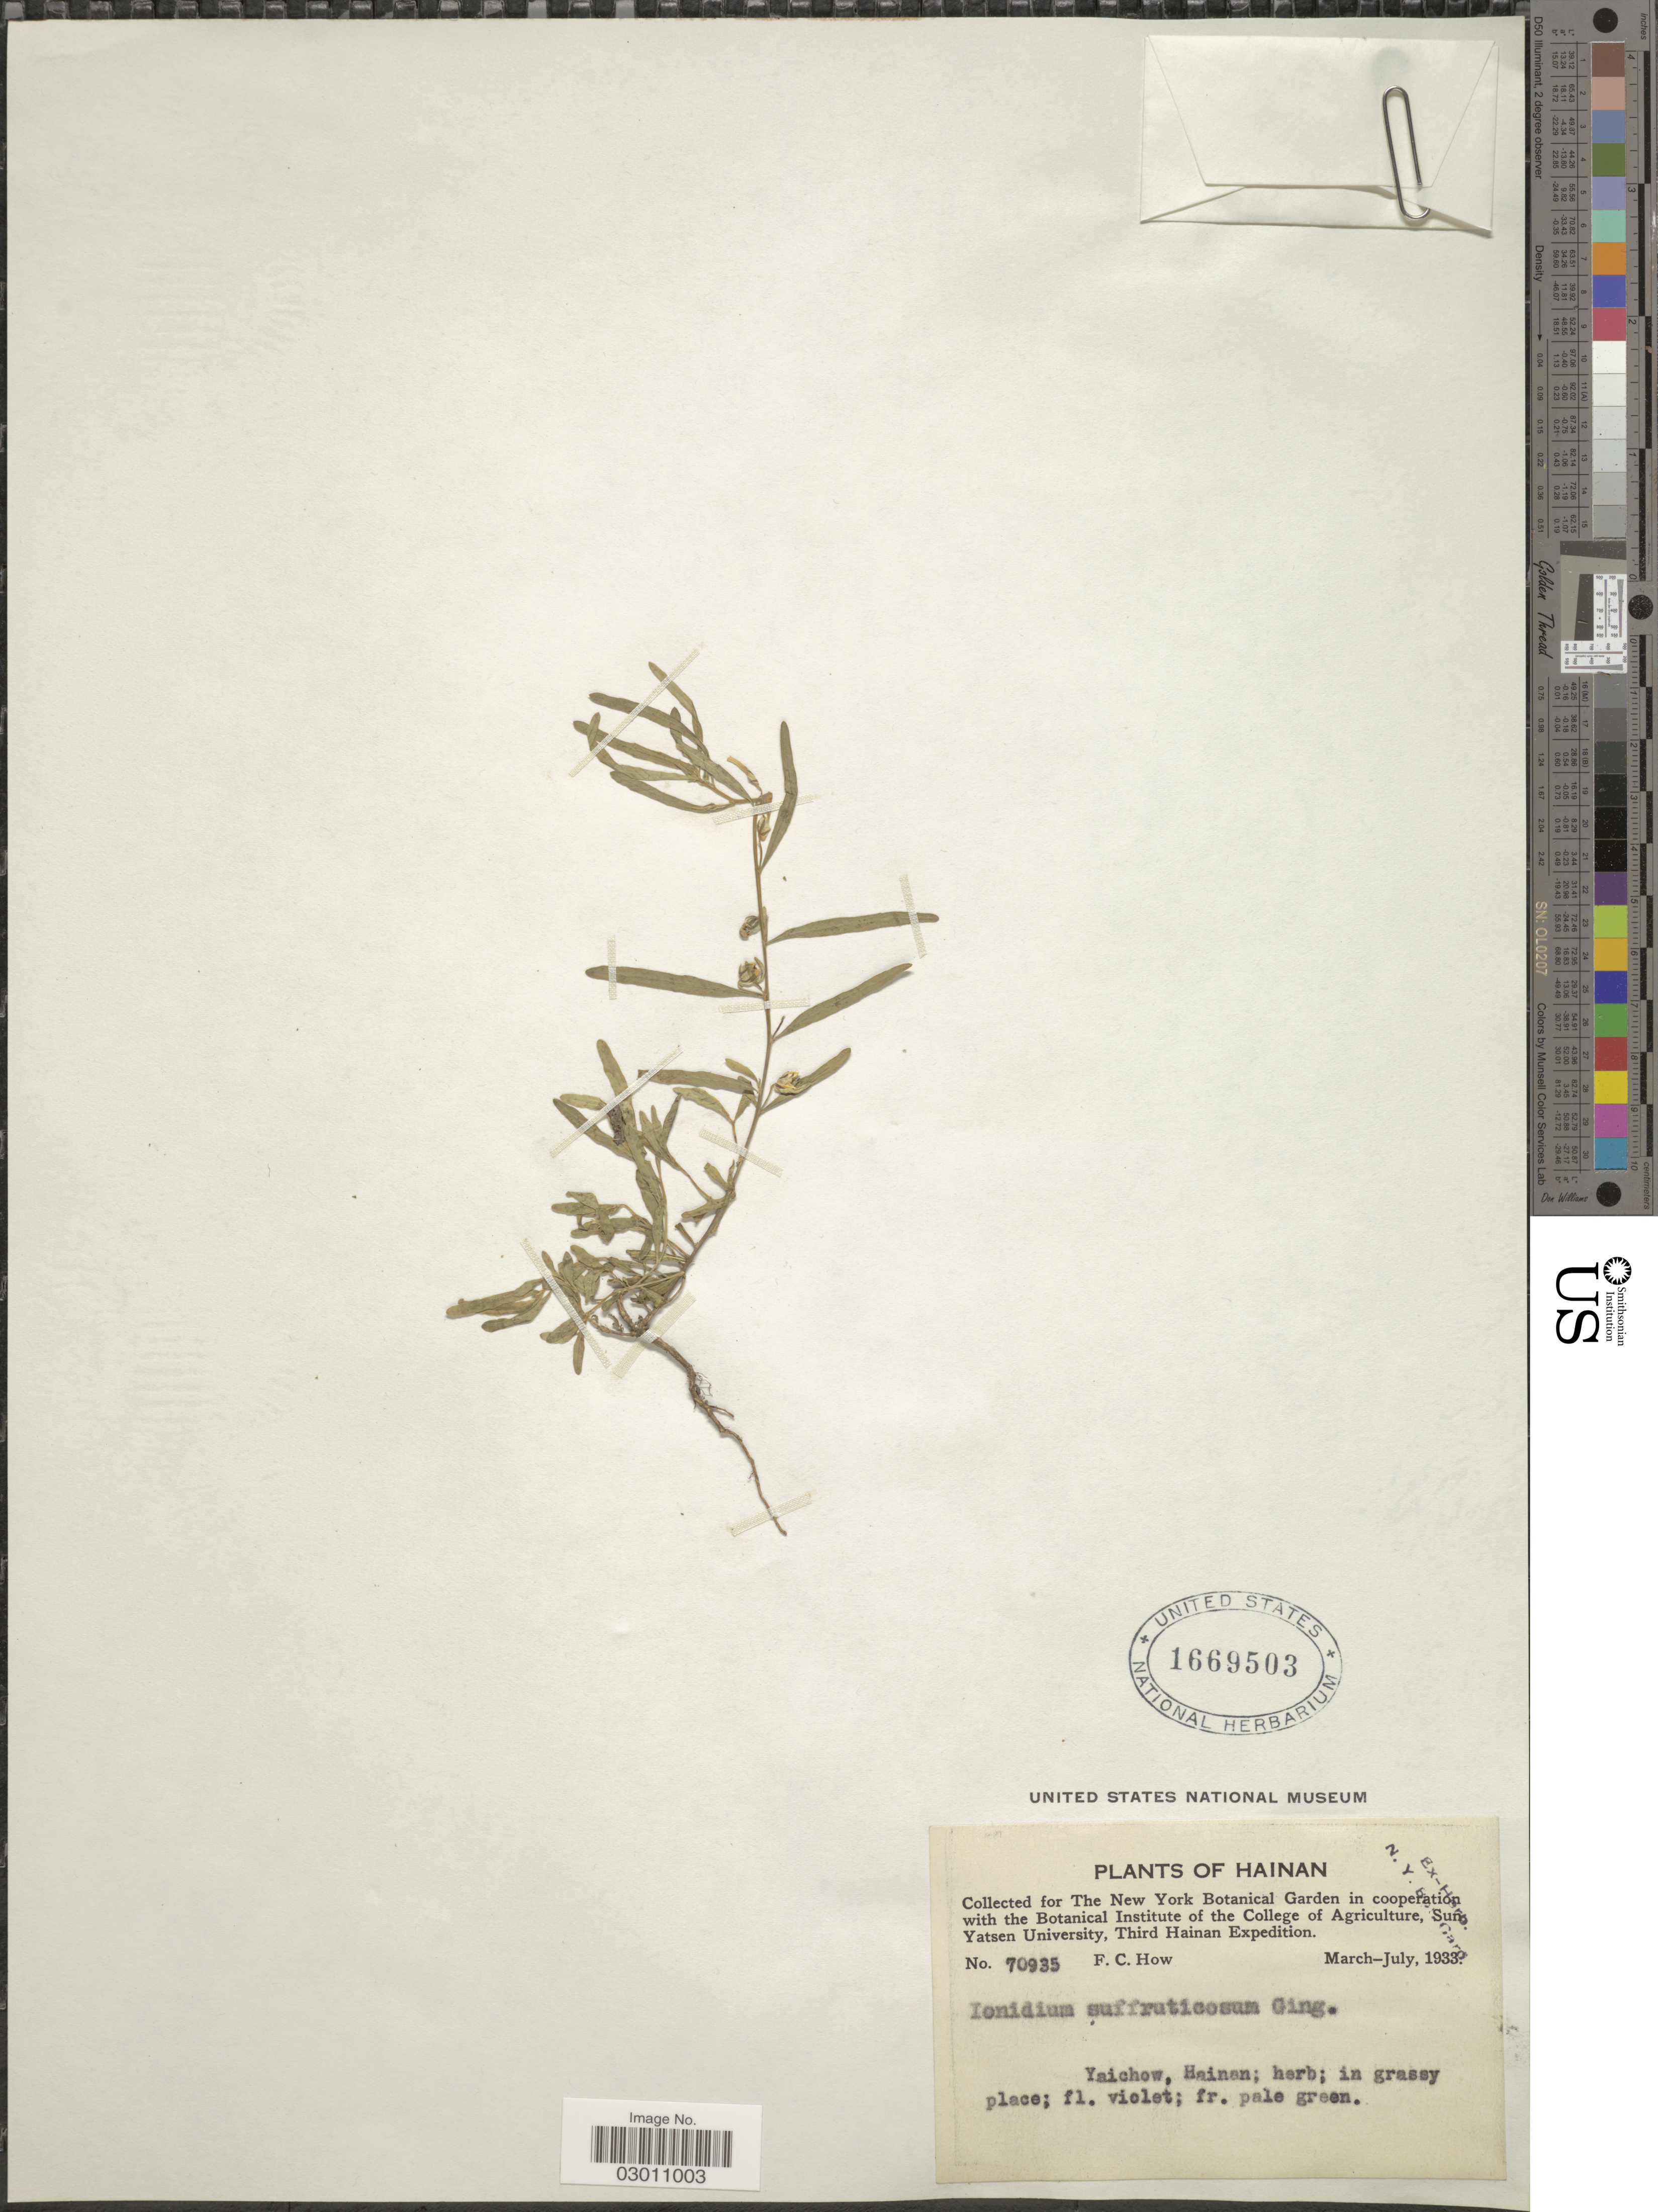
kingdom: Plantae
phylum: Tracheophyta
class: Magnoliopsida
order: Malpighiales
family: Violaceae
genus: Pigea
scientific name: Pigea enneasperma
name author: (L.) P.I. Forst.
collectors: F. C. How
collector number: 70935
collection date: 1933-03/1933-07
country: China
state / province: Hainan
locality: Yaichow.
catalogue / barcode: US 1669503